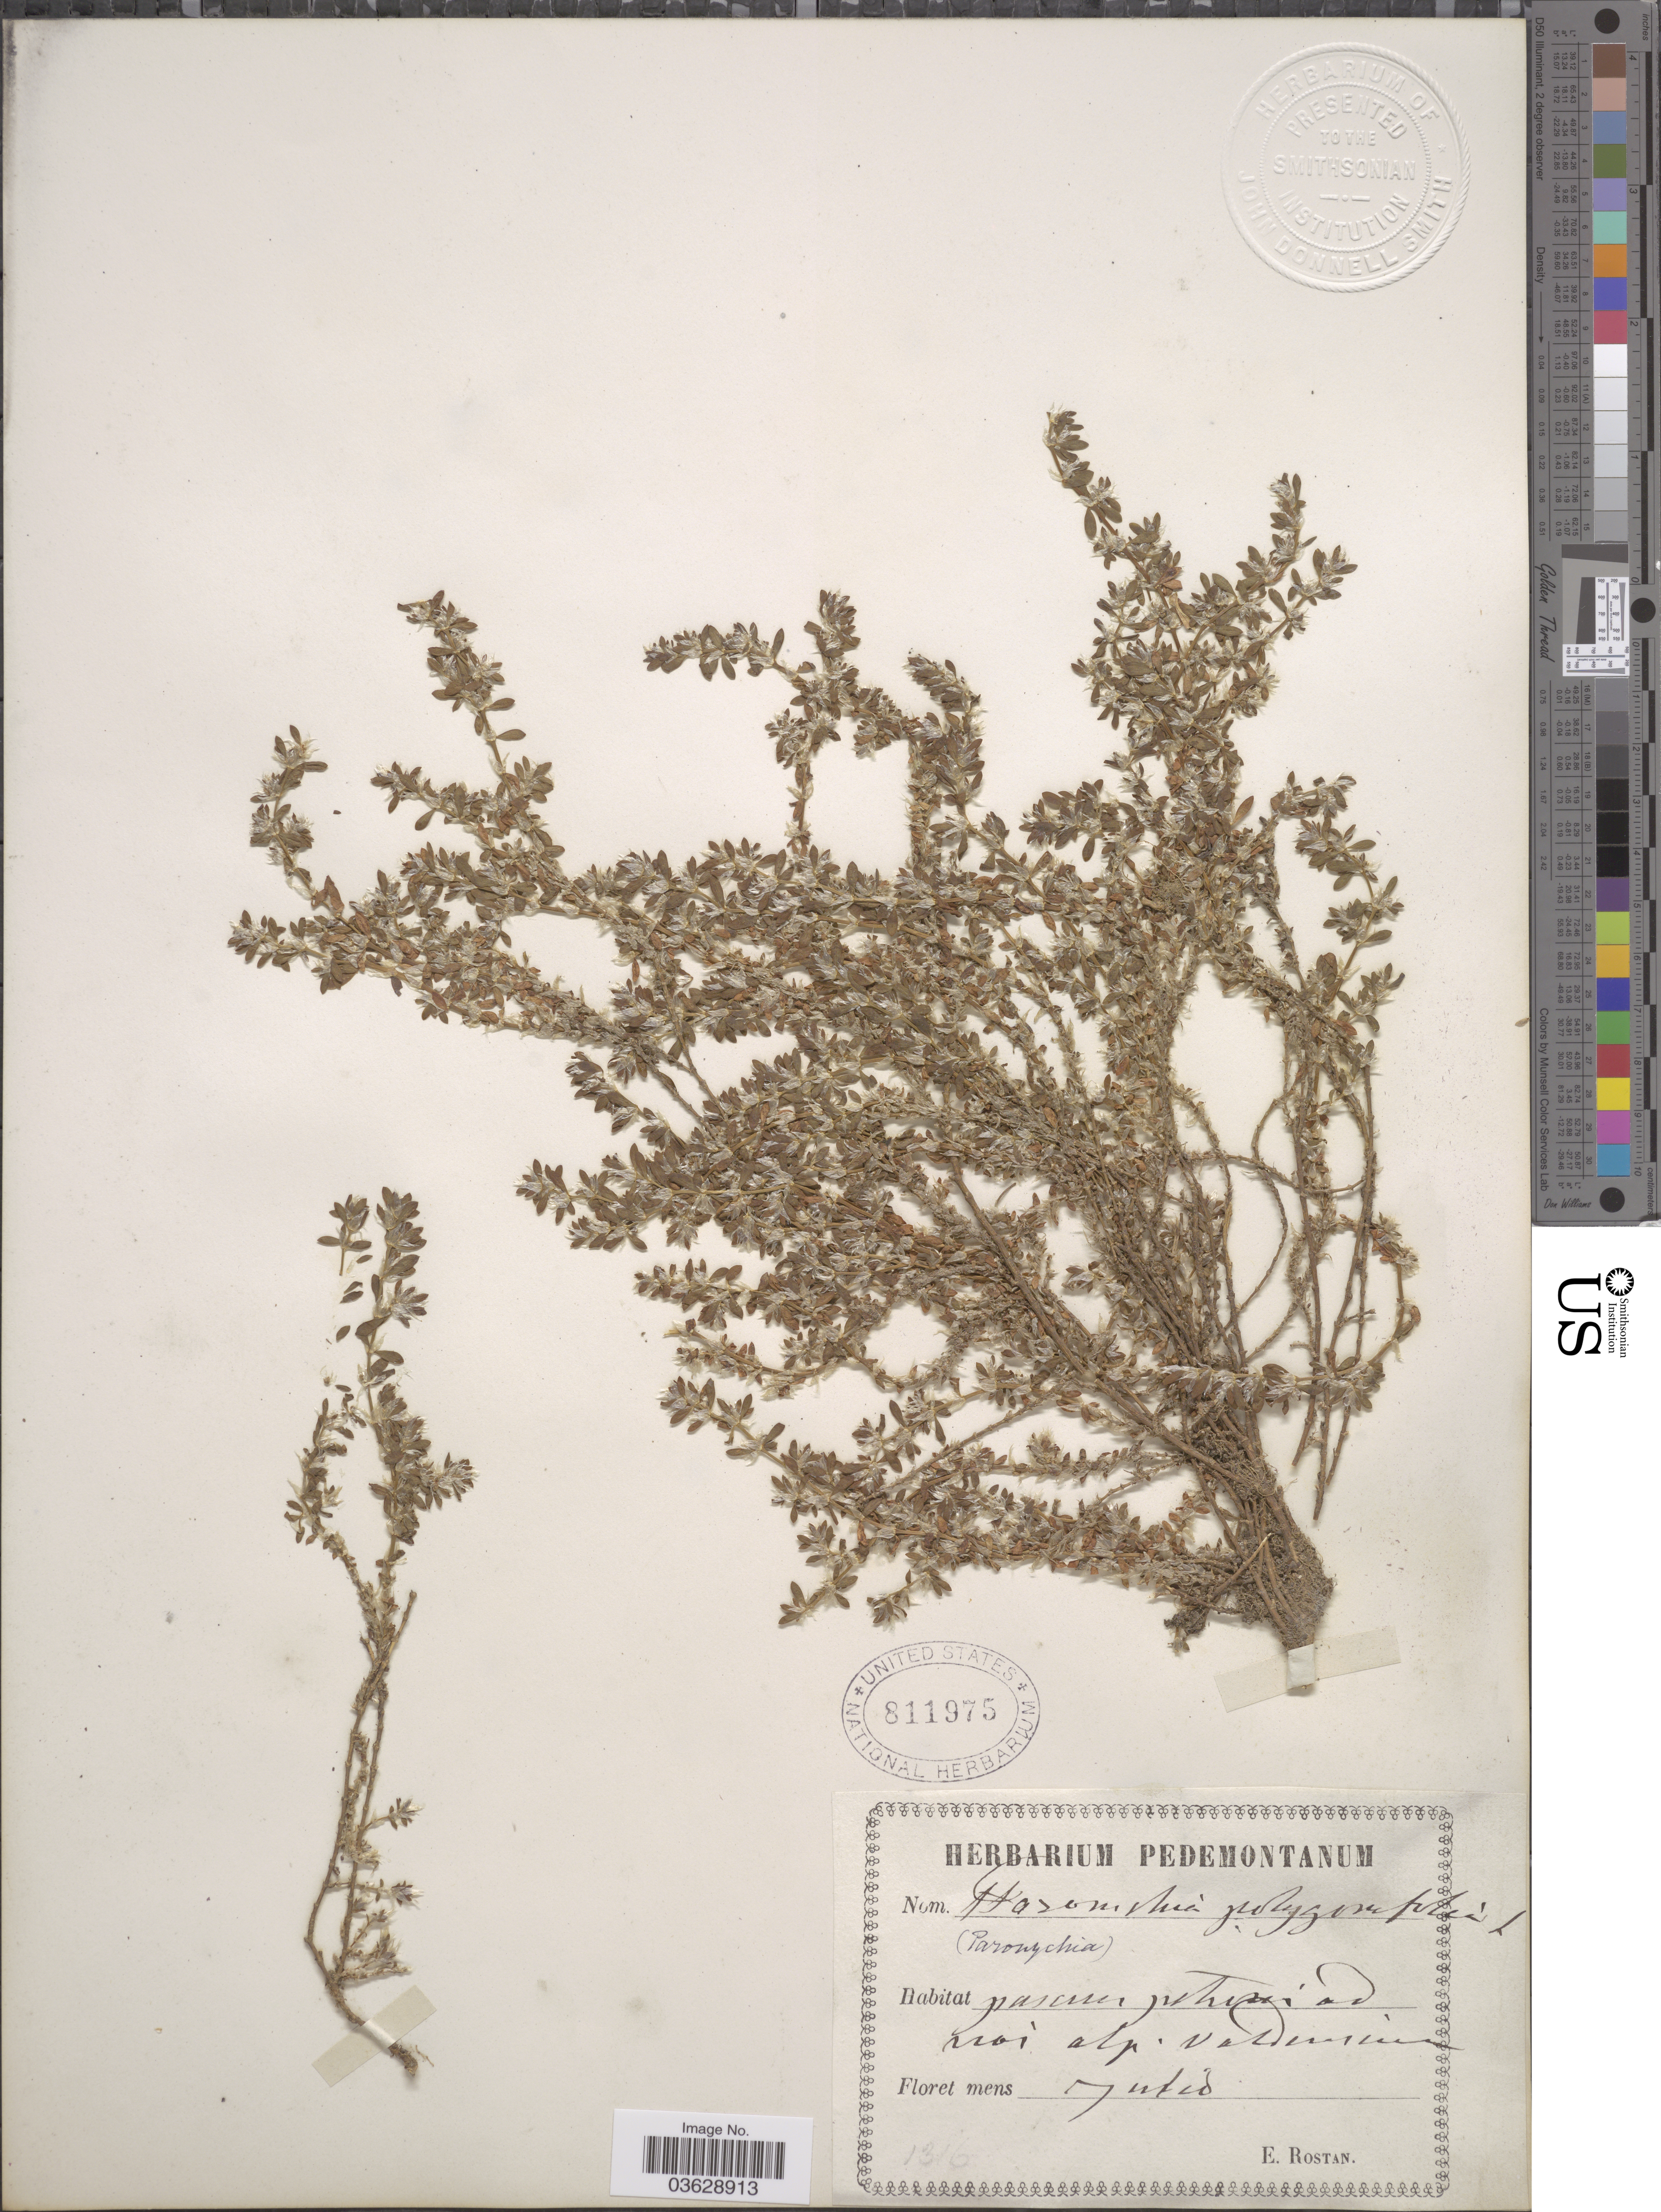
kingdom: Plantae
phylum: Tracheophyta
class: Magnoliopsida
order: Caryophyllales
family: Caryophyllaceae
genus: Paronychia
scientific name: Paronychia polygonifolia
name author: (Vill.) DC.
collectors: E. Rostan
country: Italy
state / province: Piedmont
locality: Pascuis [illegible text] alp. Valensius.[interpreted]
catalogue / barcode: US 811975